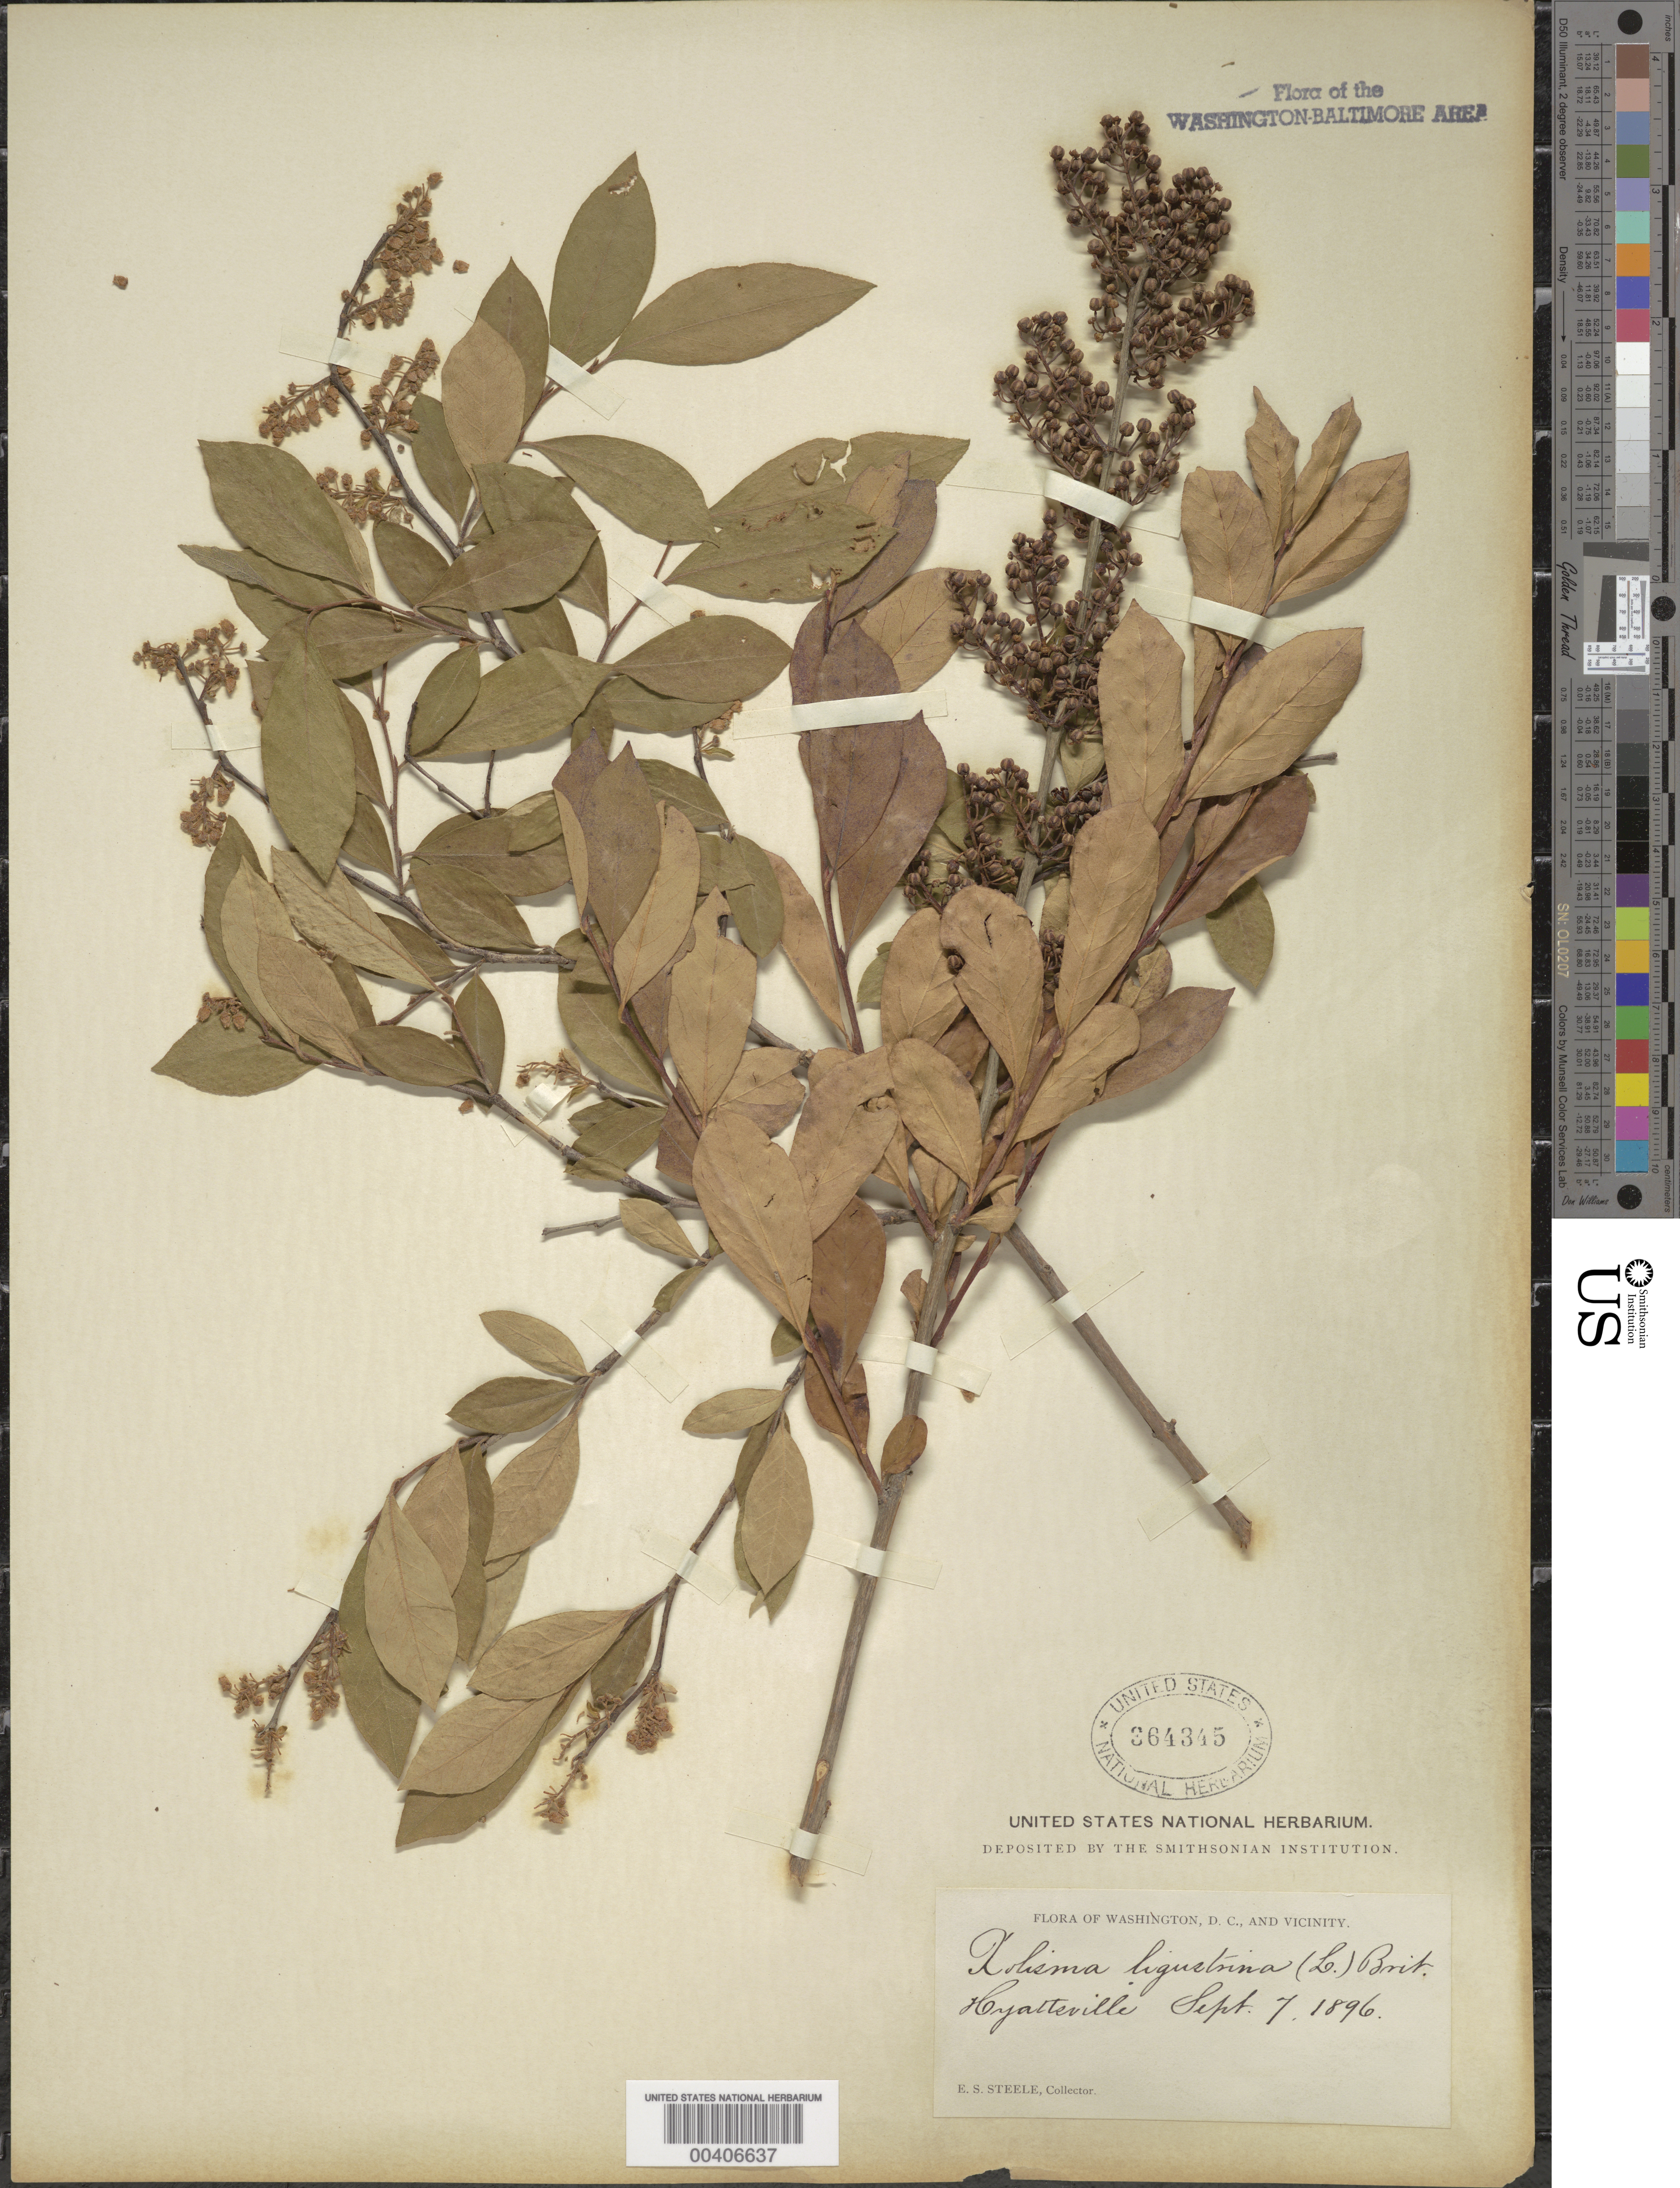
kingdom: Plantae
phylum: Tracheophyta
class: Magnoliopsida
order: Ericales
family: Ericaceae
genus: Lyonia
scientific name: Lyonia ligustrina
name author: (L.) DC.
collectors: E. Steele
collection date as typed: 07 Sep 1896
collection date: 1896-09-07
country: United States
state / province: Maryland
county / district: Prince George's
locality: Hyattsville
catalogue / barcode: US 364345